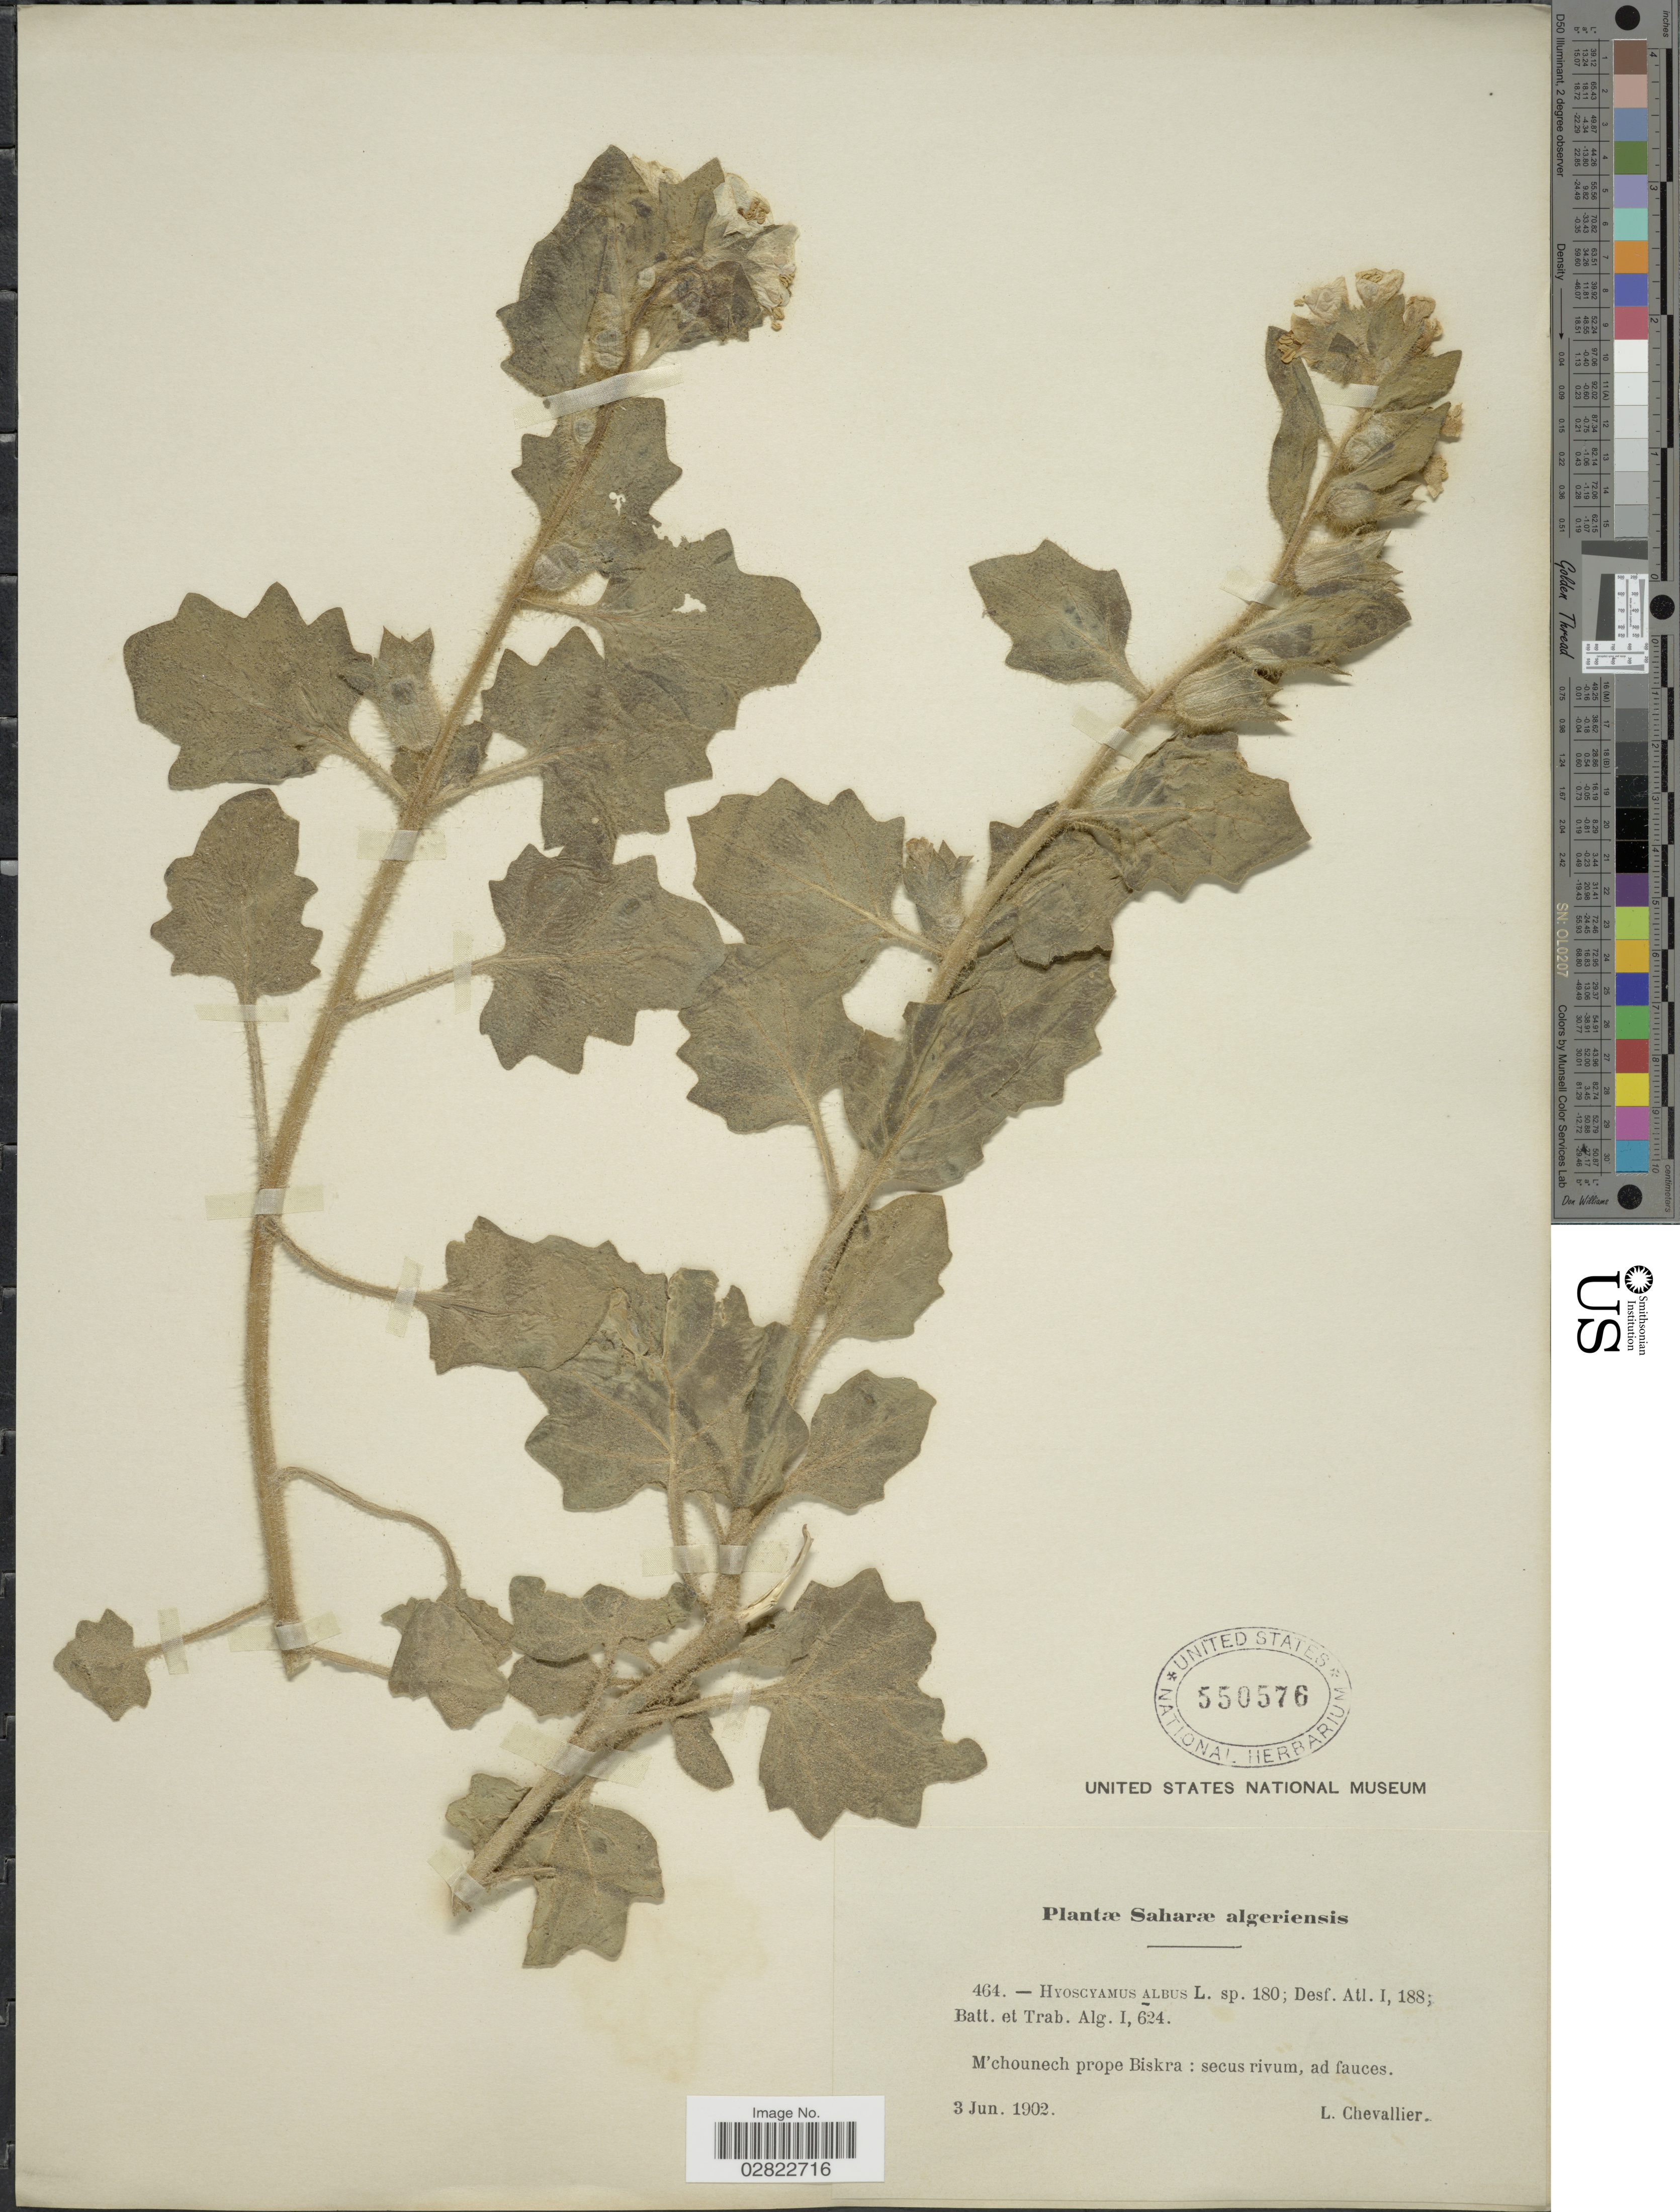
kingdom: Plantae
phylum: Tracheophyta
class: Magnoliopsida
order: Solanales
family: Solanaceae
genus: Hyoscyamus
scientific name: Hyoscyamus albus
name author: L.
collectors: L. Chevallier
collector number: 464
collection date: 1902-06-03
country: Algeria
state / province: Biskra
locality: Saharæ algeriensis. M'chounech prope Biskra, secus rivum, ad fauces.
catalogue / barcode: US 550576